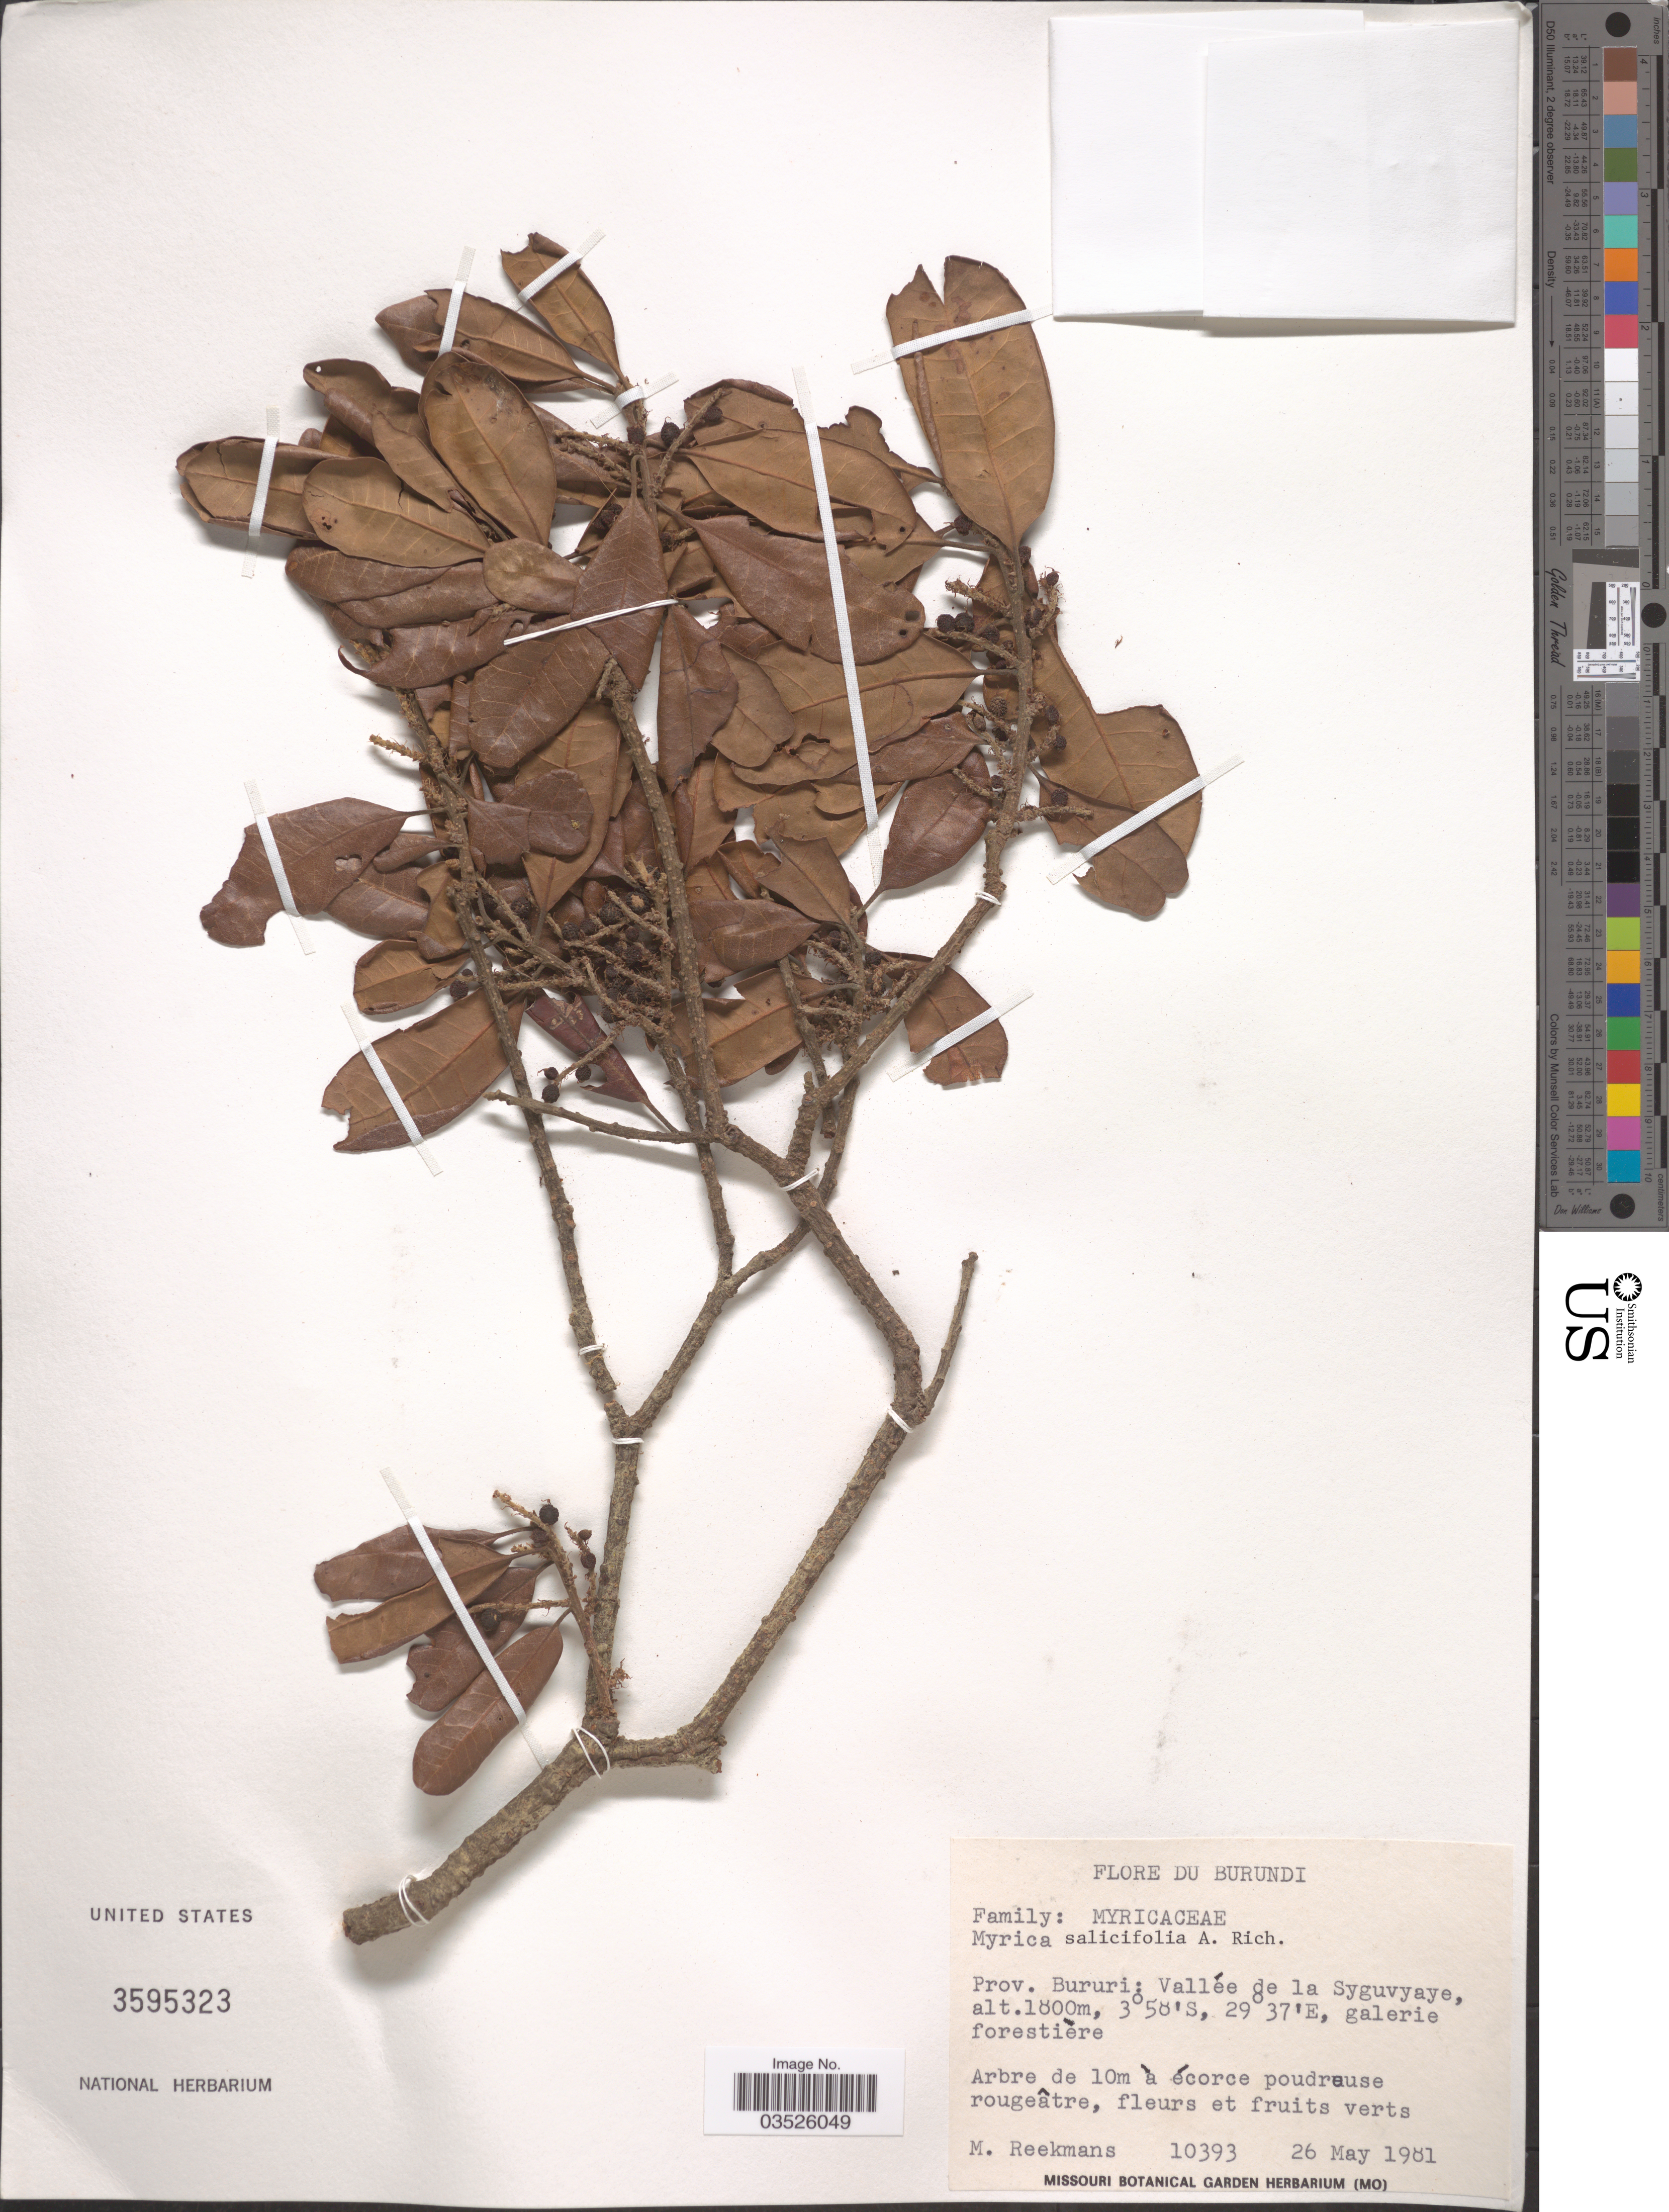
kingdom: Plantae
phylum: Tracheophyta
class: Magnoliopsida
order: Fagales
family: Myricaceae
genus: Morella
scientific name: Morella salicifolia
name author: (Hochst. ex A. Rich.) Verdc. & Polhill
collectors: M. Reekmans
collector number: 10393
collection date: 1981-05-26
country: Burundi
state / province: Bururi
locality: Vallée de la Syguvyaye.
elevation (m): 1800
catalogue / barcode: US 3595323